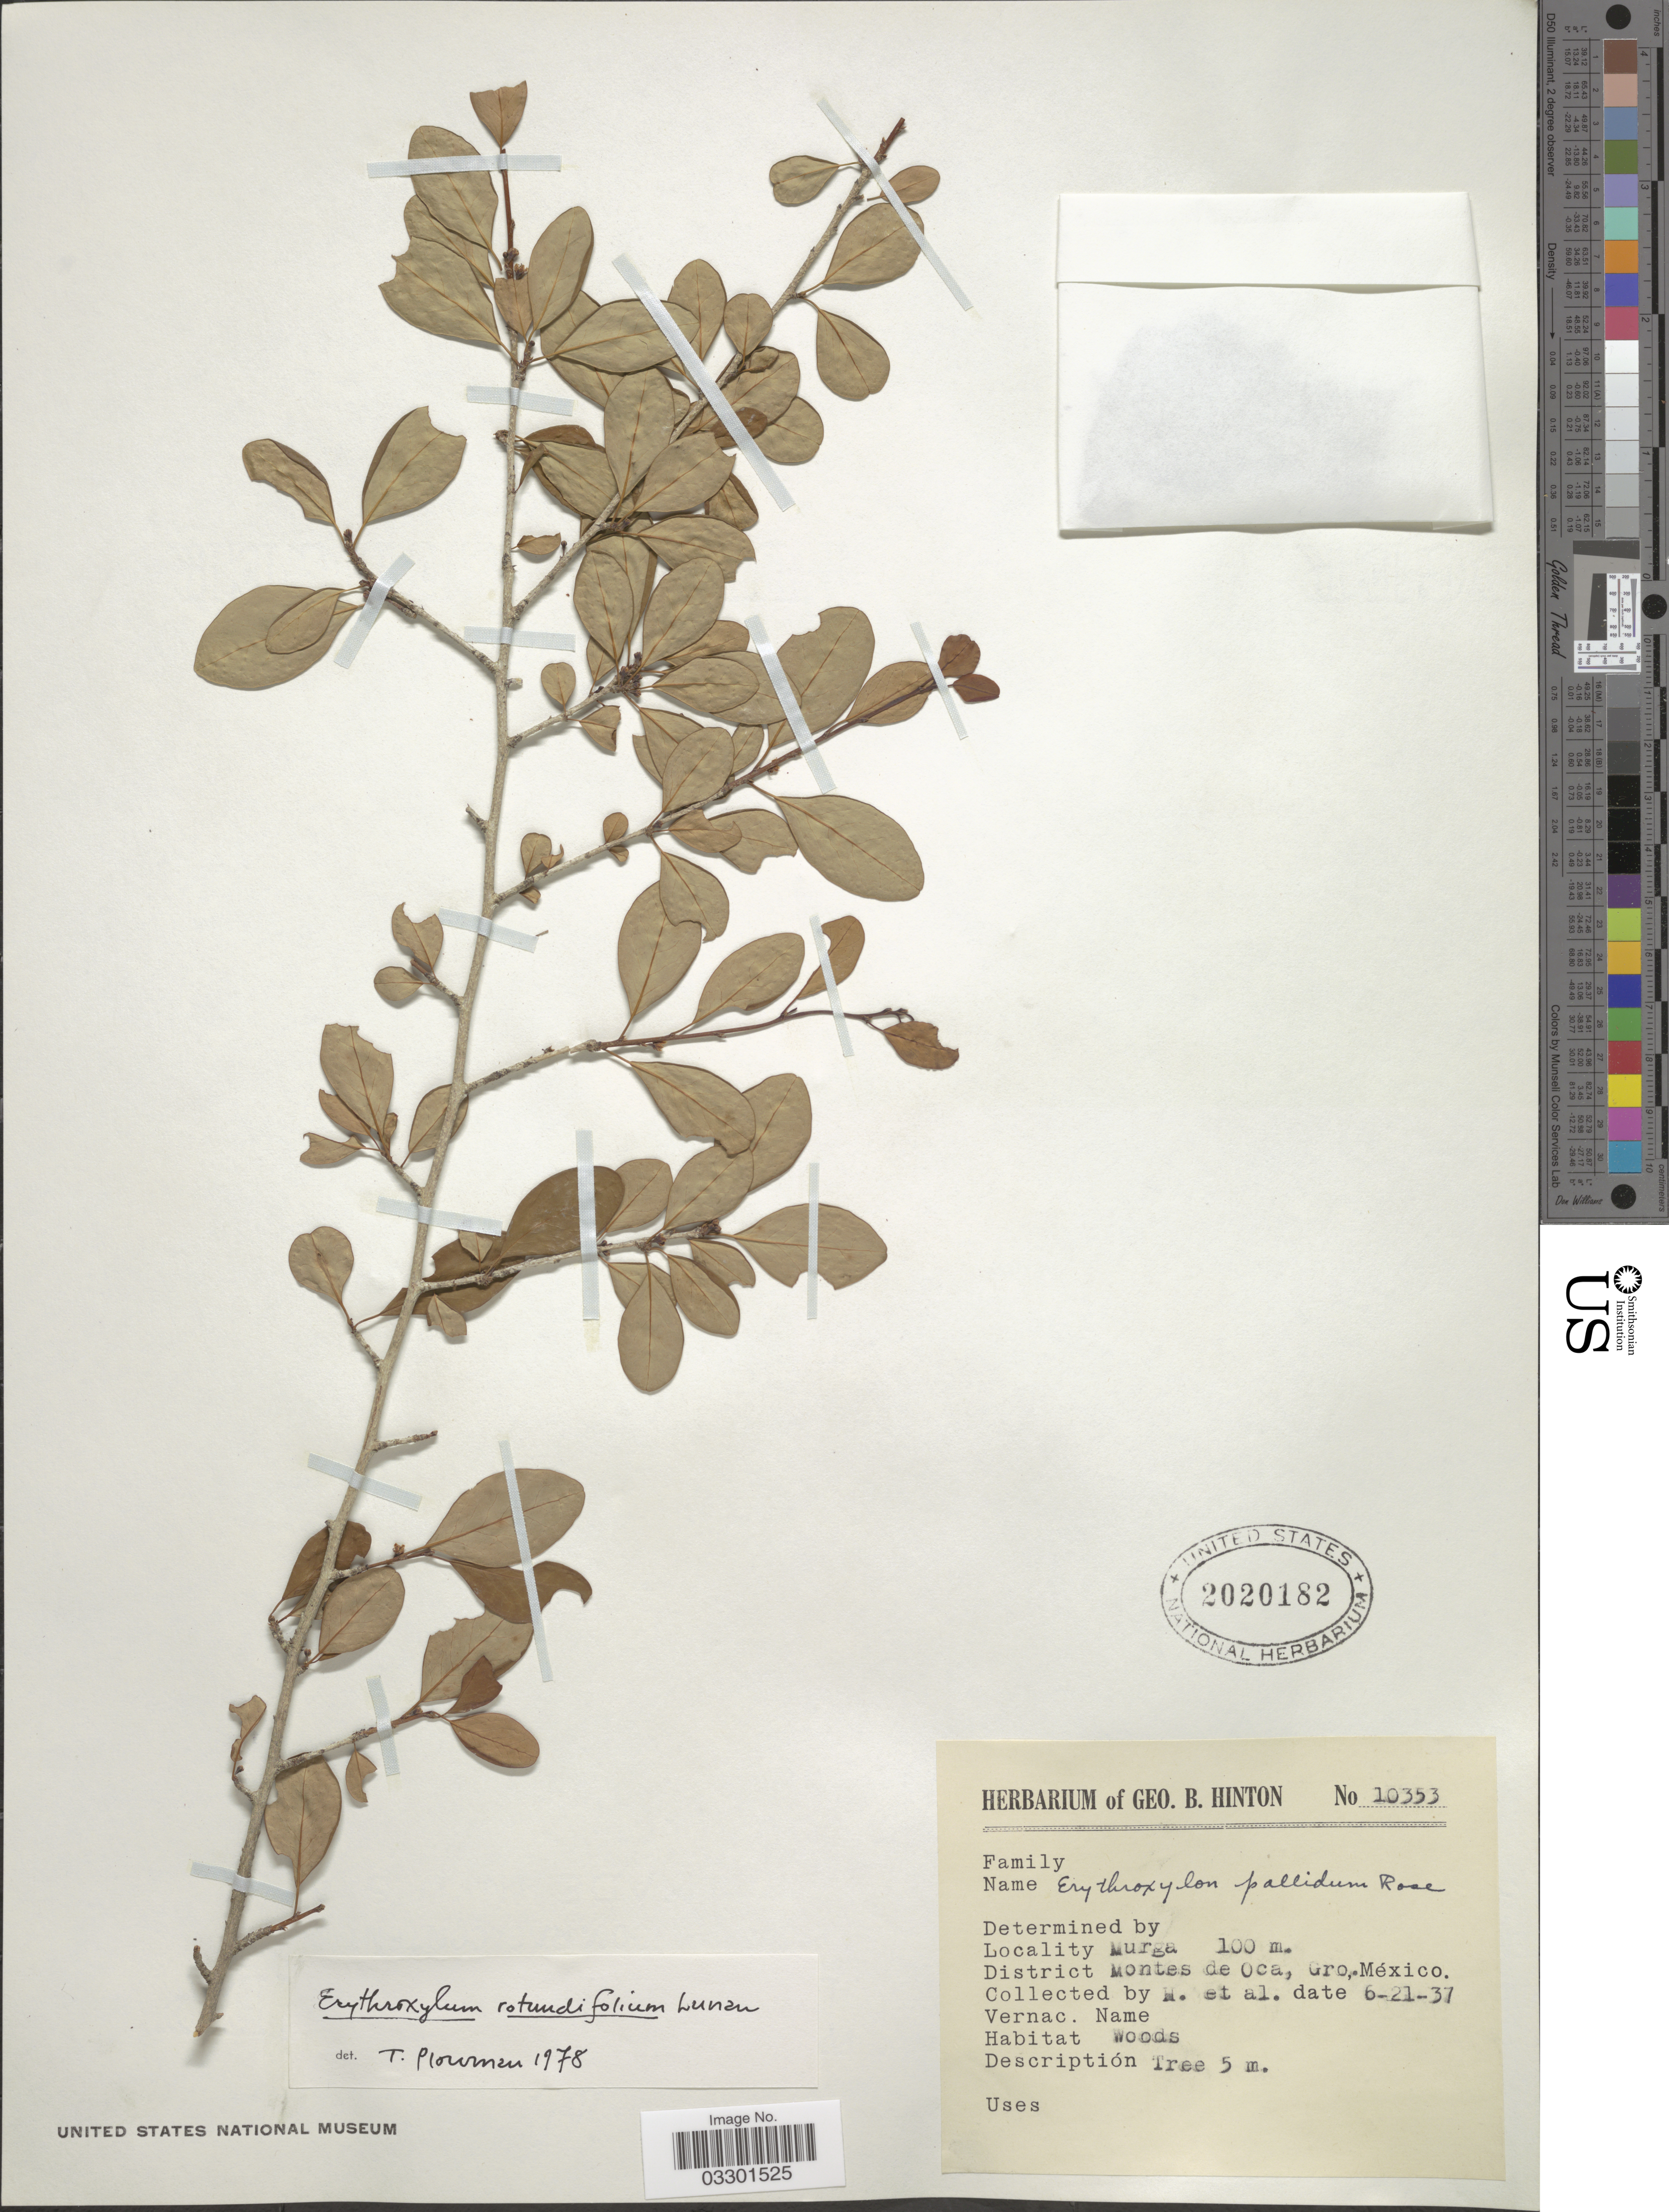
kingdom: Plantae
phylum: Tracheophyta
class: Magnoliopsida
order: Malpighiales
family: Erythroxylaceae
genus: Erythroxylum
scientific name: Erythroxylum rotundifolium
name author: Lunan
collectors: G. B. Hinton & et al.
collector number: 10353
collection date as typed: Transcribed d/m/y: 21/6/37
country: Mexico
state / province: Guerrero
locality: Murga. District Murga Montes de Oca.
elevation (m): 100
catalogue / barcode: US 2020182